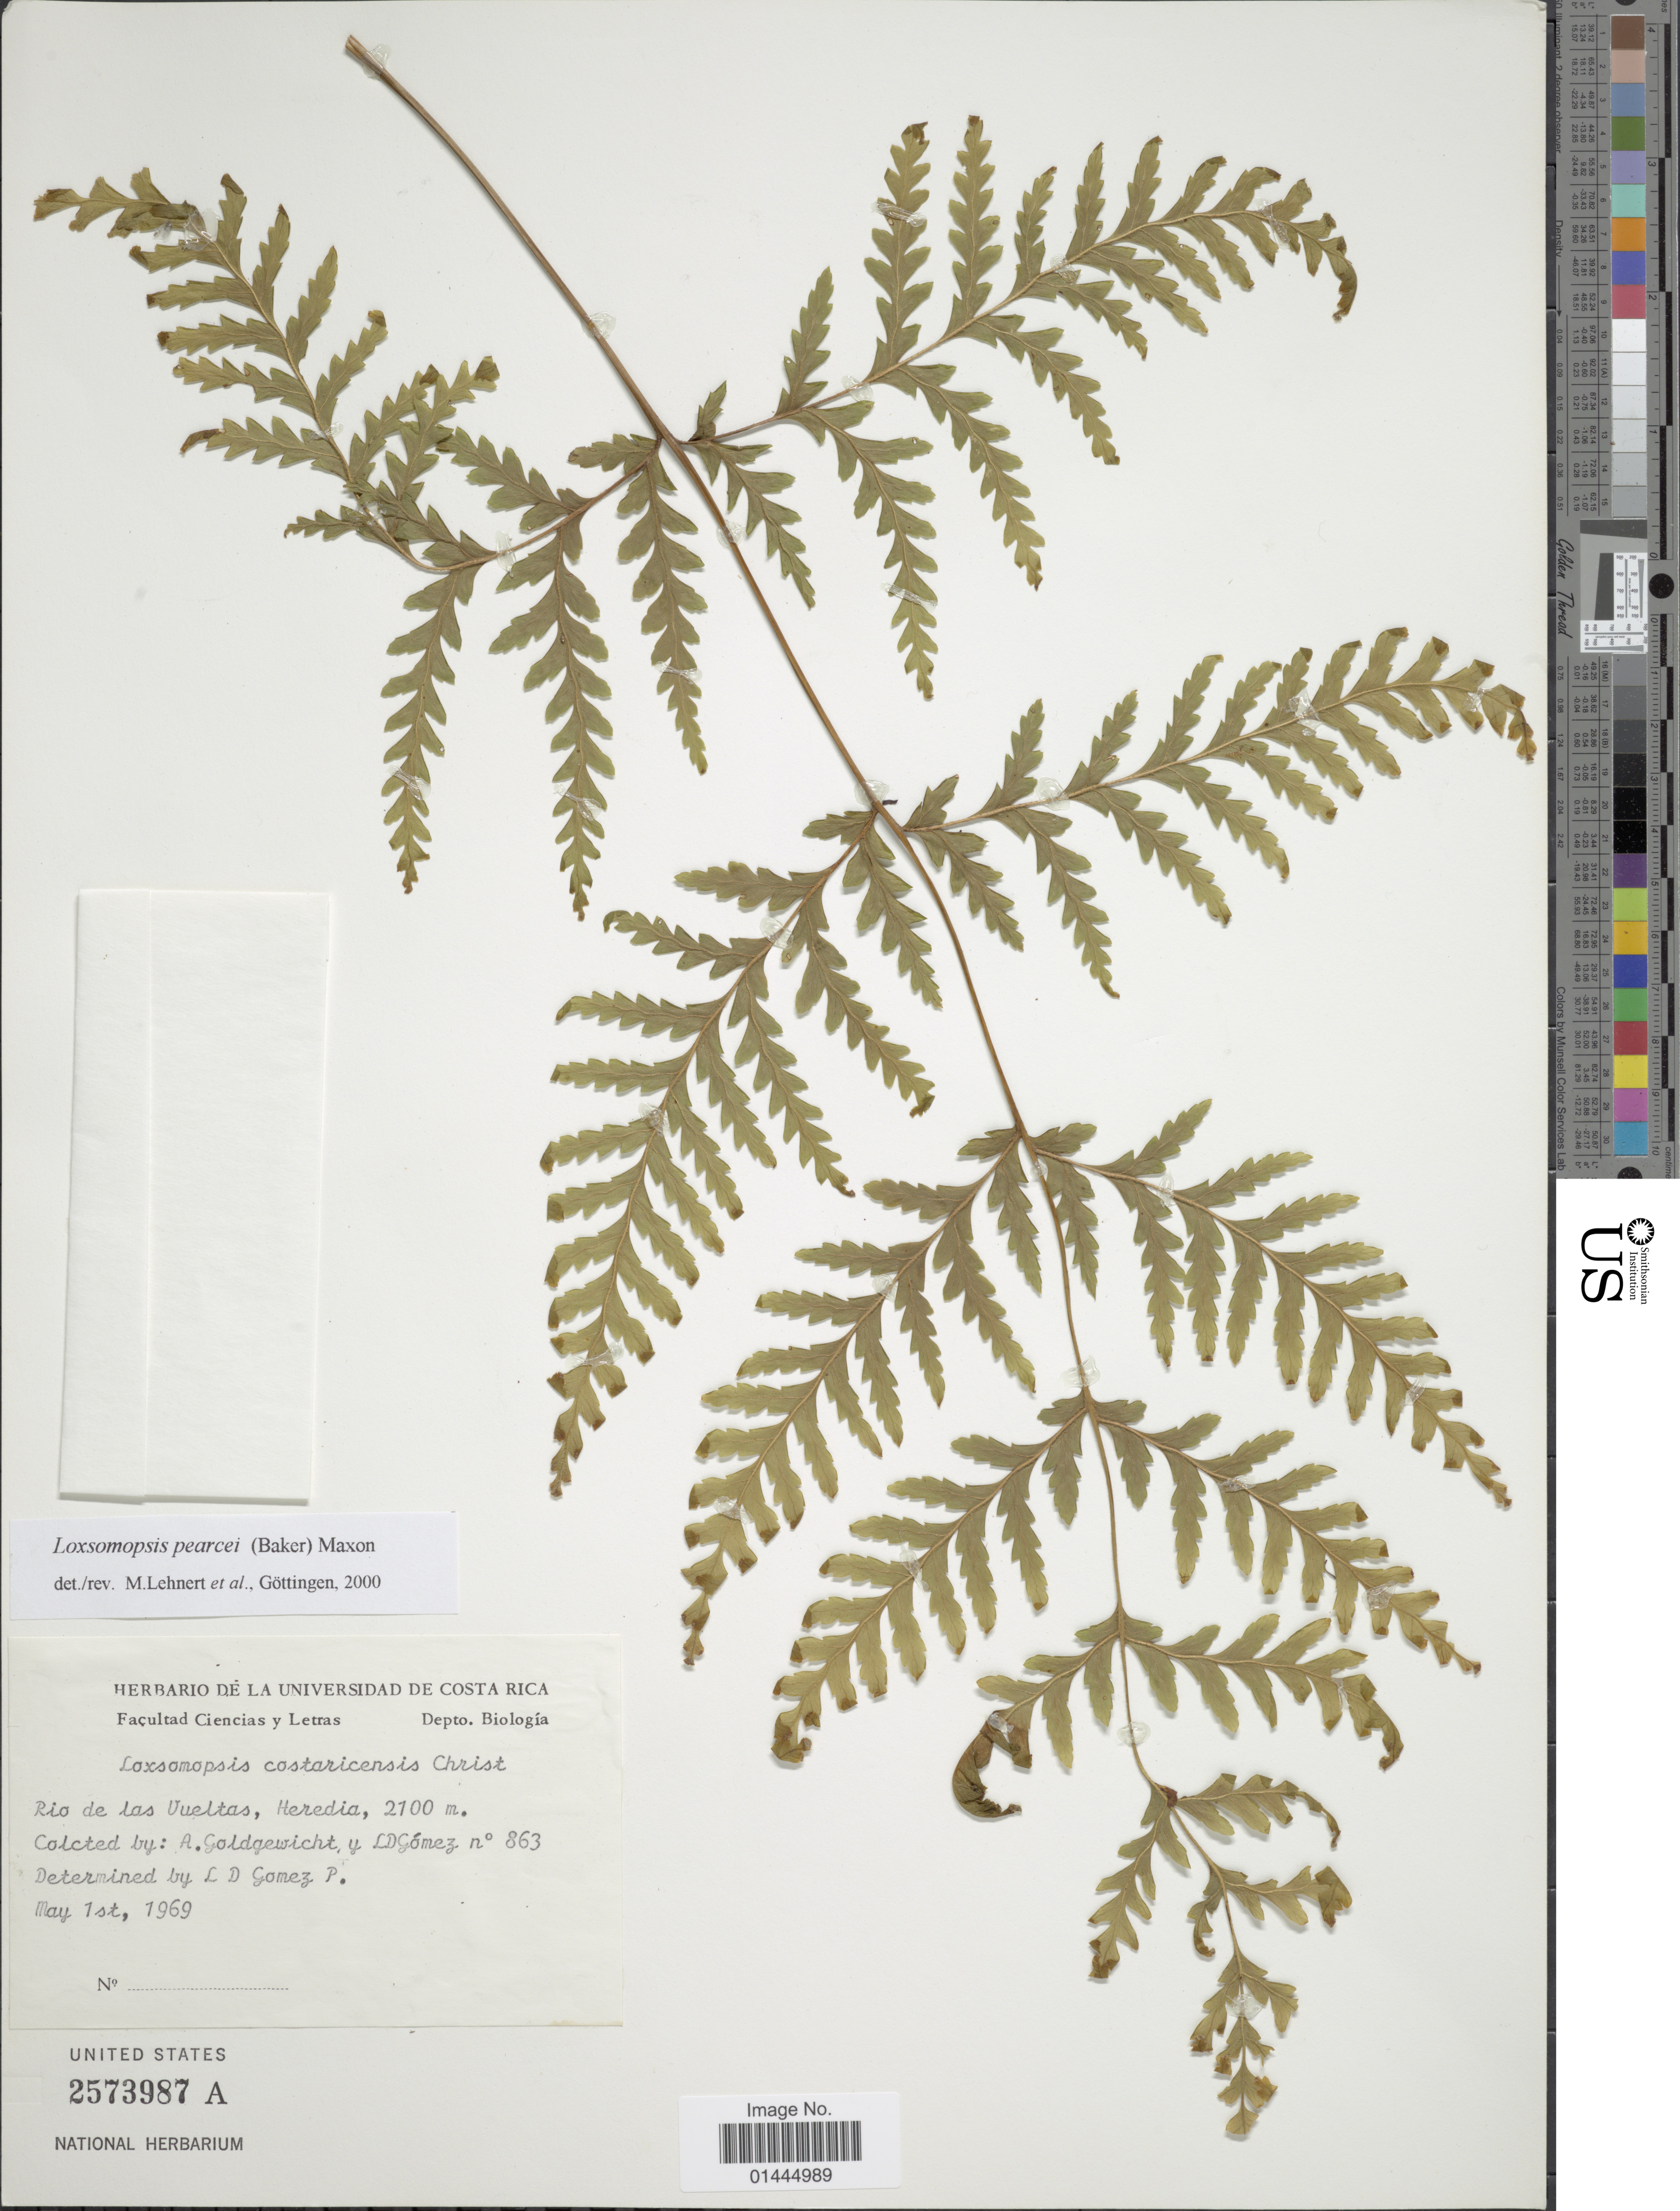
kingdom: Plantae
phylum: Tracheophyta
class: Polypodiopsida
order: Cyatheales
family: Loxsomataceae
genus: Loxsomopsis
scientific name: Loxsomopsis costaricensis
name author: Christ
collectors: A. Goldgewicht & L. Gomez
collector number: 863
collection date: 1969-05-01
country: Costa Rica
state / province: Heredia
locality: Rio de las Vueltas.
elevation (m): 2100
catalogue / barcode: US 2573987A